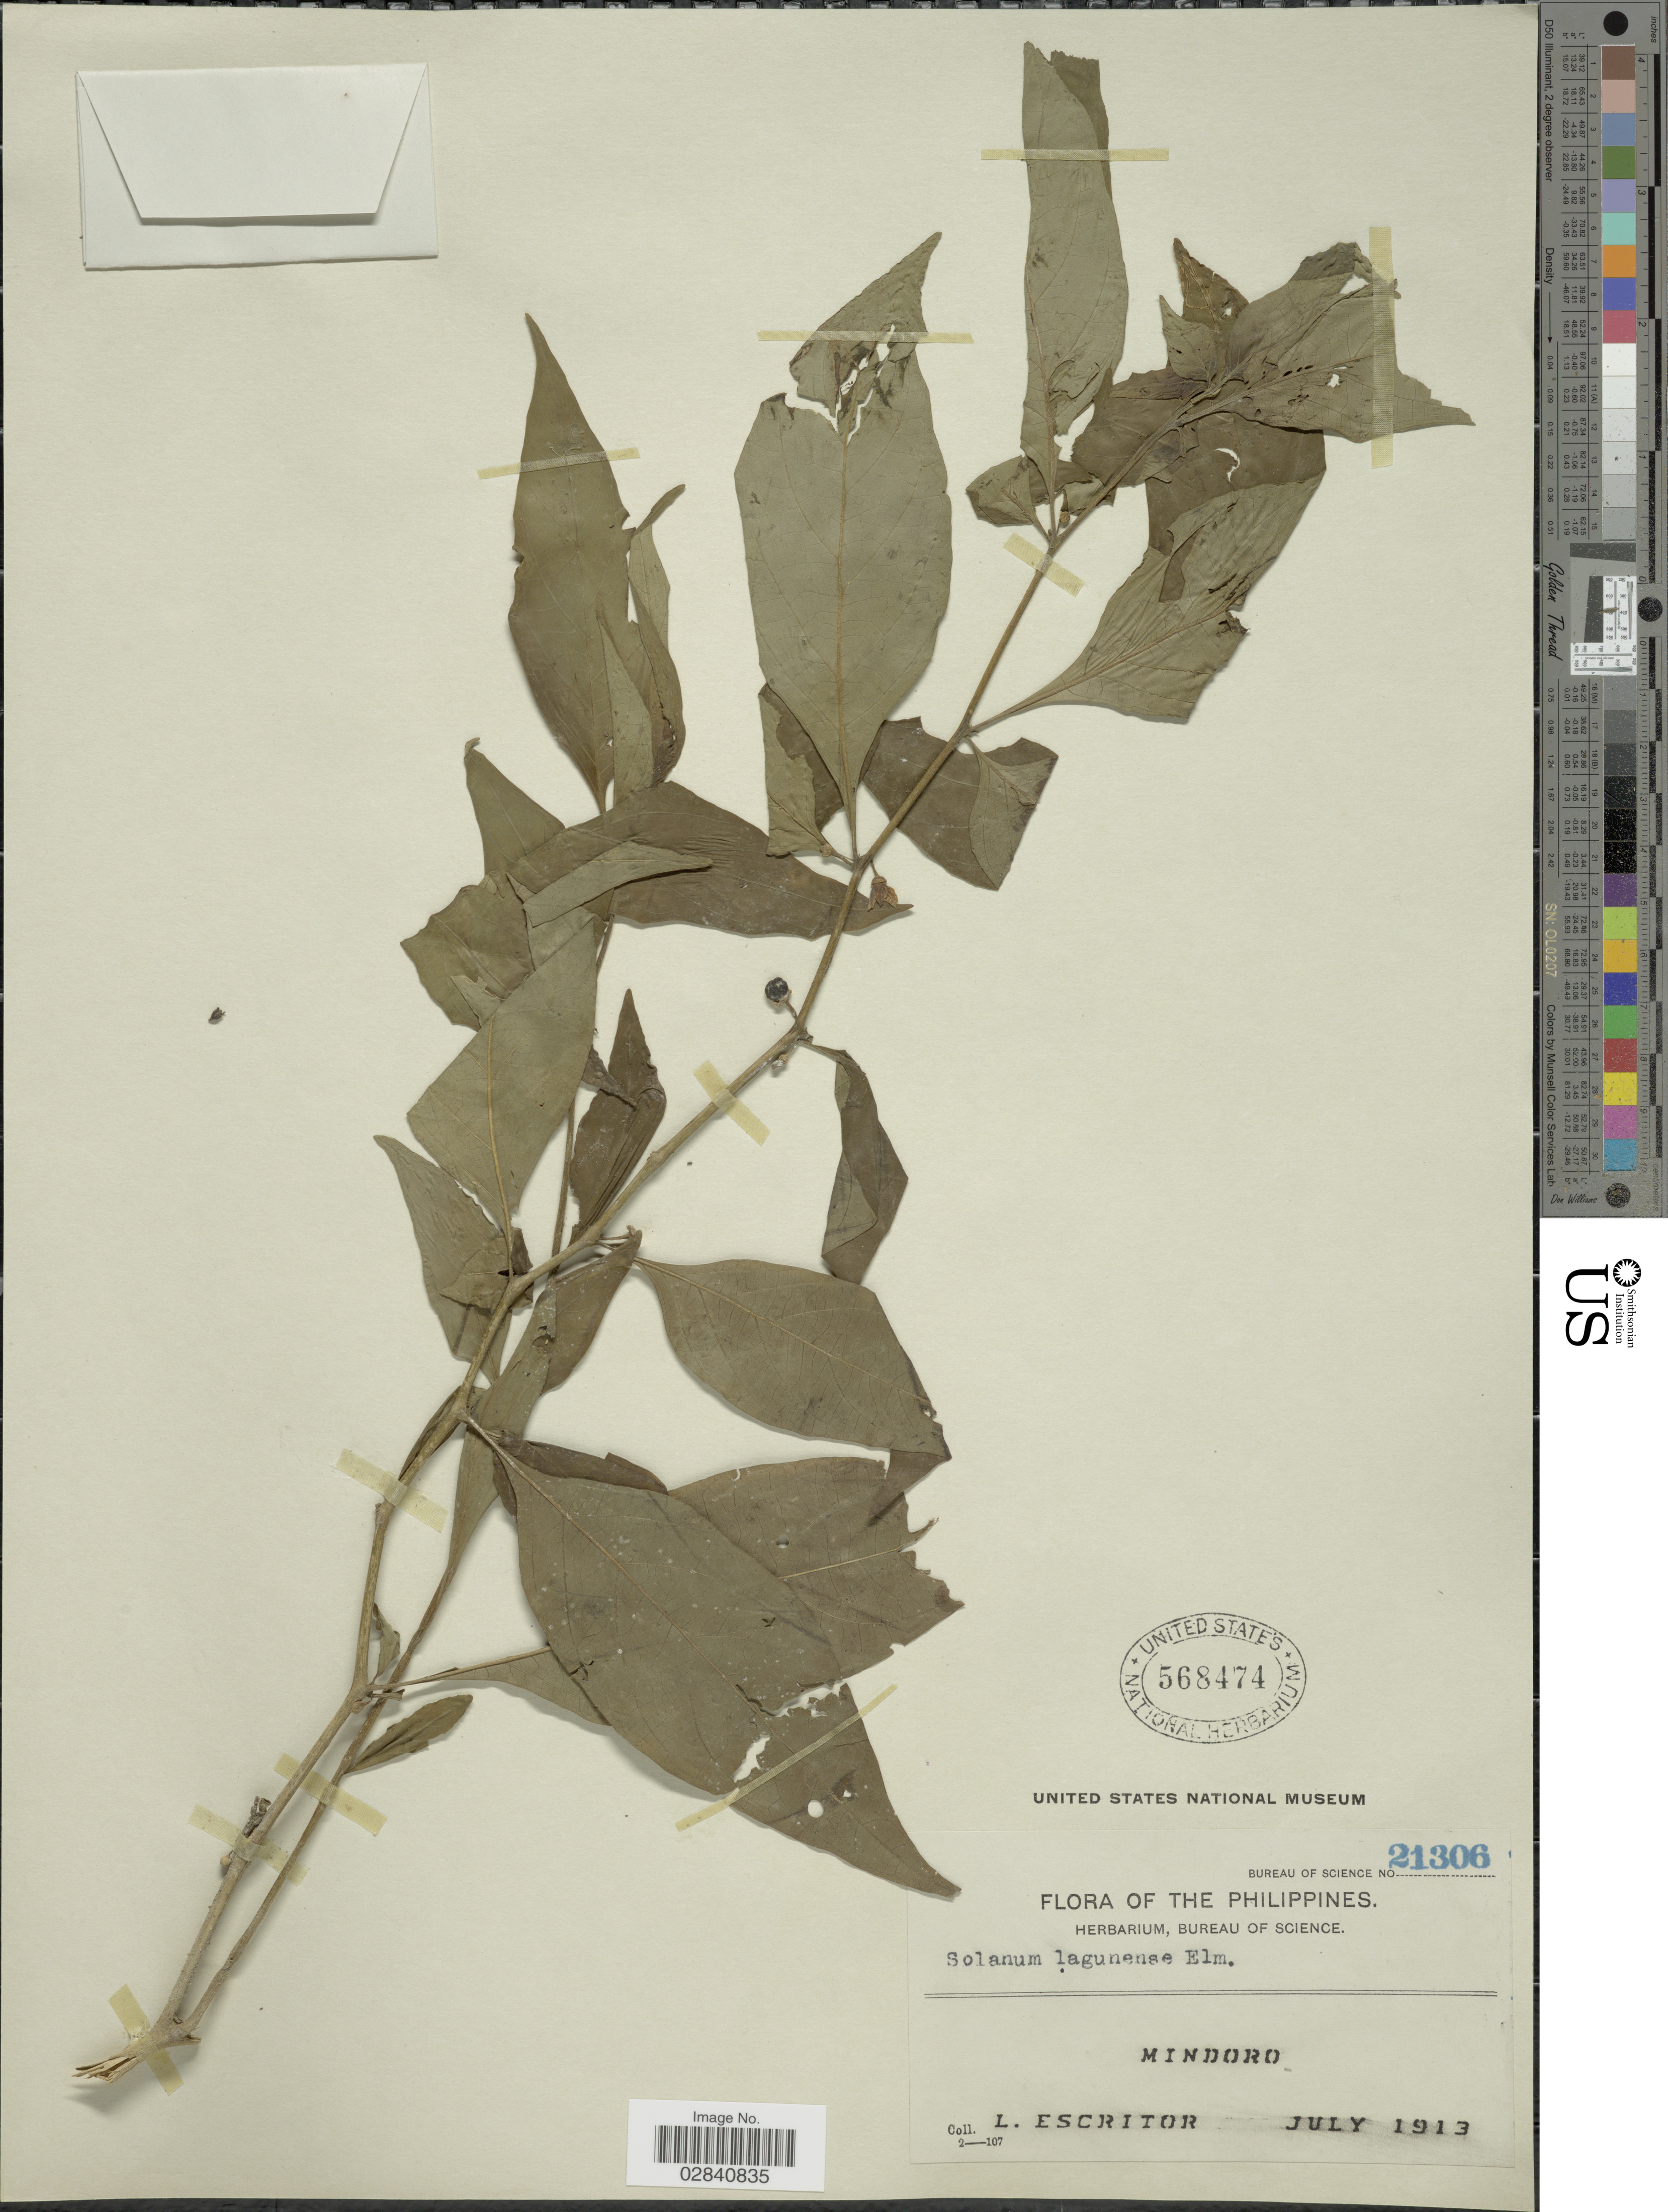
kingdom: Plantae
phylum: Tracheophyta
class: Magnoliopsida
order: Solanales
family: Solanaceae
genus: Lycianthes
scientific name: Lycianthes lagunensis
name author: (Elmer) Bitter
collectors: L. Escritor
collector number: Bureau of Science 21306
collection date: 1913-07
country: Philippines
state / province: Mimaropa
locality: Mindoro.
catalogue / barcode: US 568474